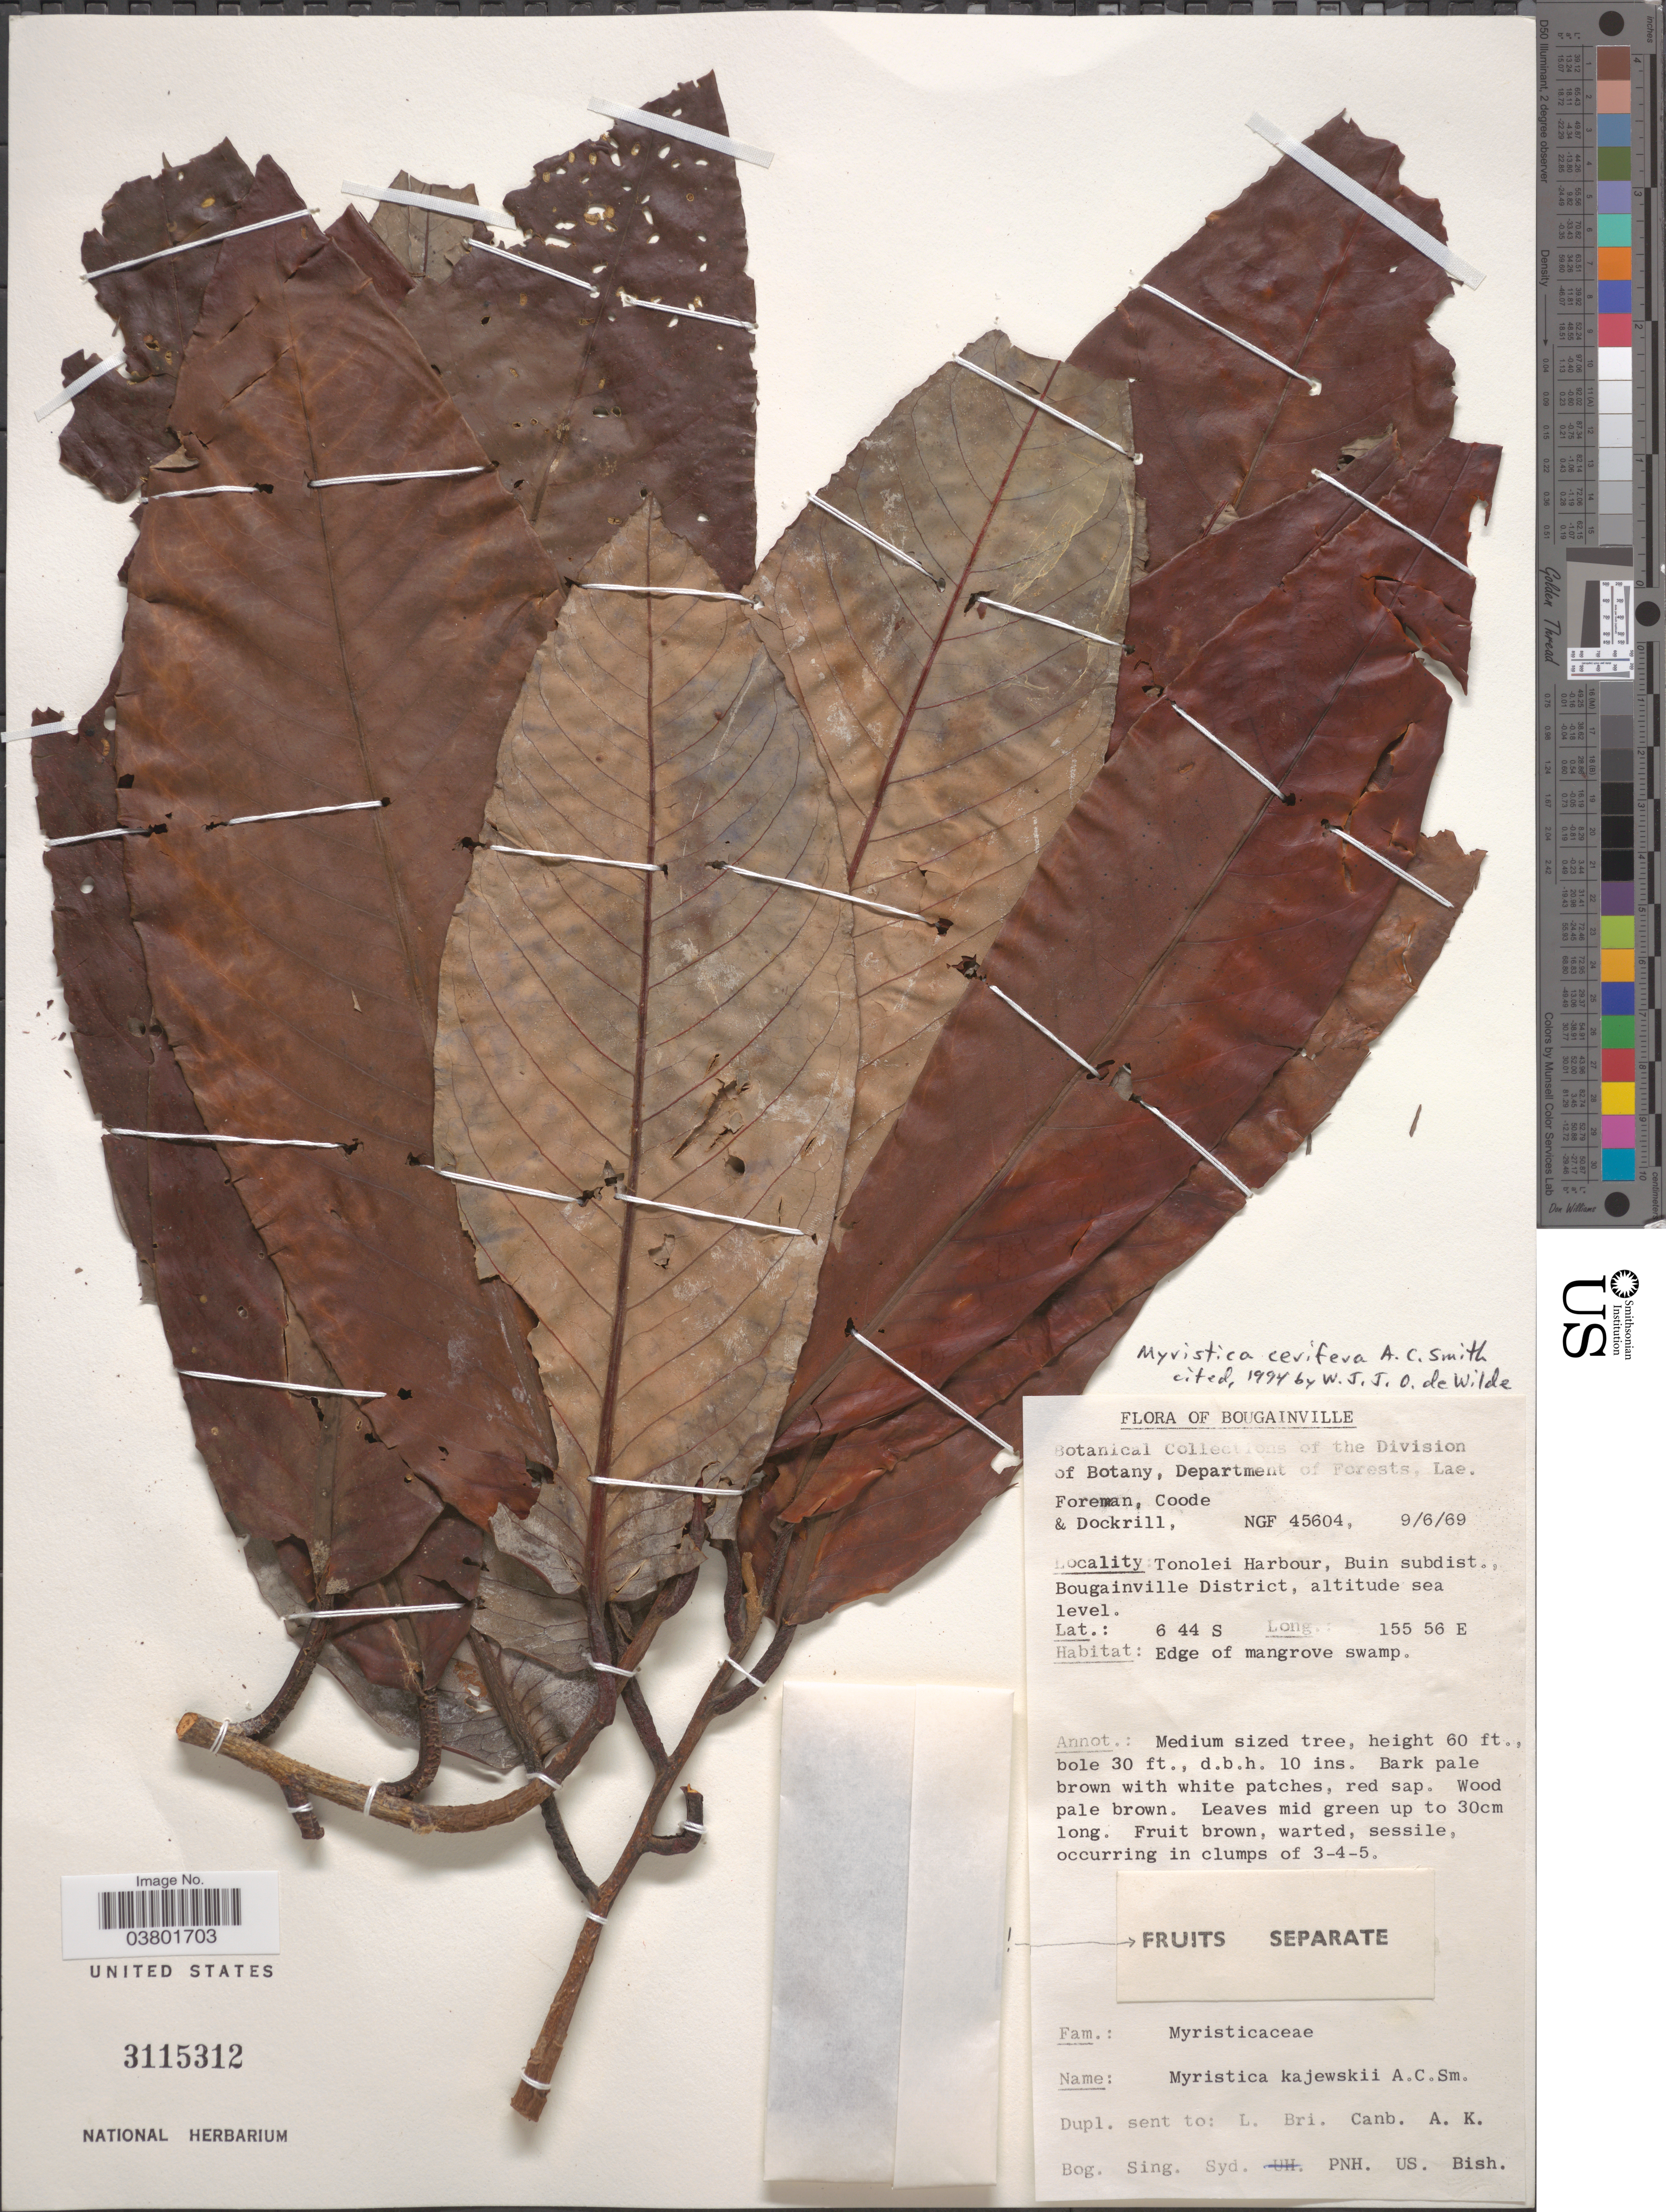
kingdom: Plantae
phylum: Tracheophyta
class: Magnoliopsida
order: Magnoliales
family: Myristicaceae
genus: Myristica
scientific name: Myristica cerifera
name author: A.C. Sm.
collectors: -. Foreman, Coode & Dockrill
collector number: NGF45604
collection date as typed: Transcribed d/m/y: 9/6/69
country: Papua New Guinea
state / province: Bougainville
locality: Tonolei Harbour, Buin subdist., Bougainville District.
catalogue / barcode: US 3115312